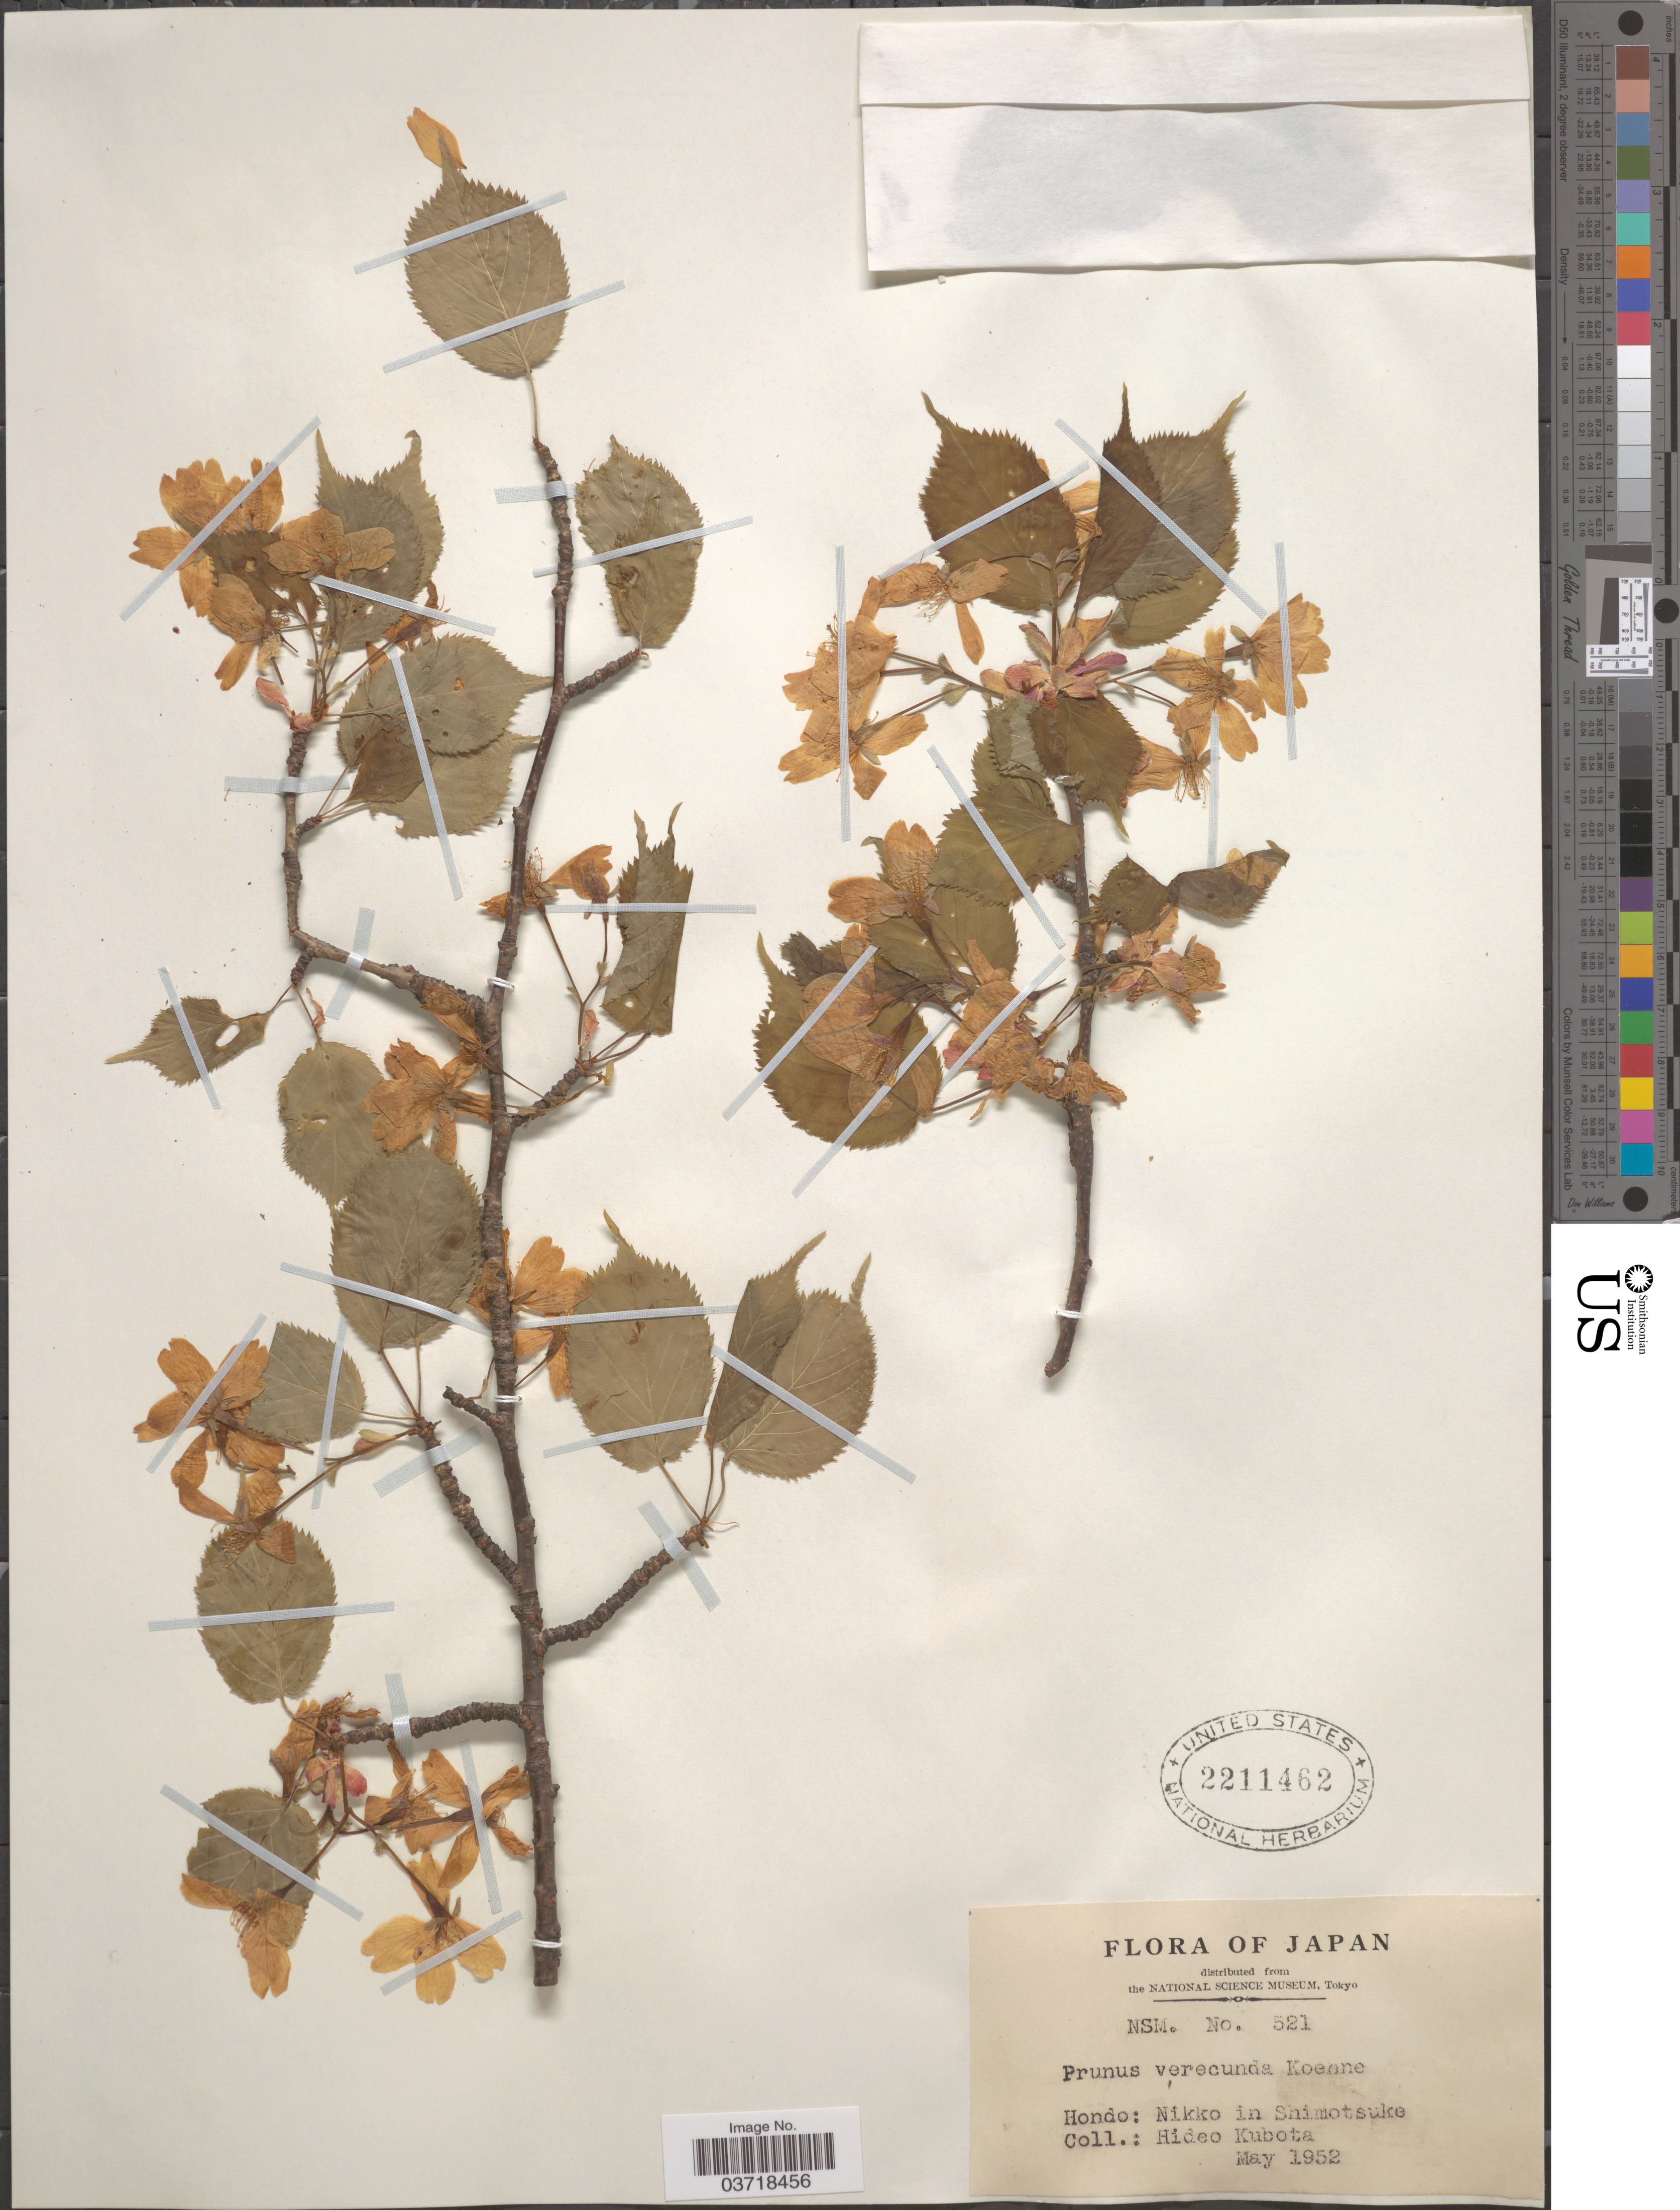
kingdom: Plantae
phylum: Tracheophyta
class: Magnoliopsida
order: Rosales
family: Rosaceae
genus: Prunus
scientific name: Prunus verecunda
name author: (Koidz.) Koehne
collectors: H. Kubota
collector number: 521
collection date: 1952-05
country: Japan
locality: Hondo: Nikko in Shimotsuke.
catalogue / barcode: US 2211462